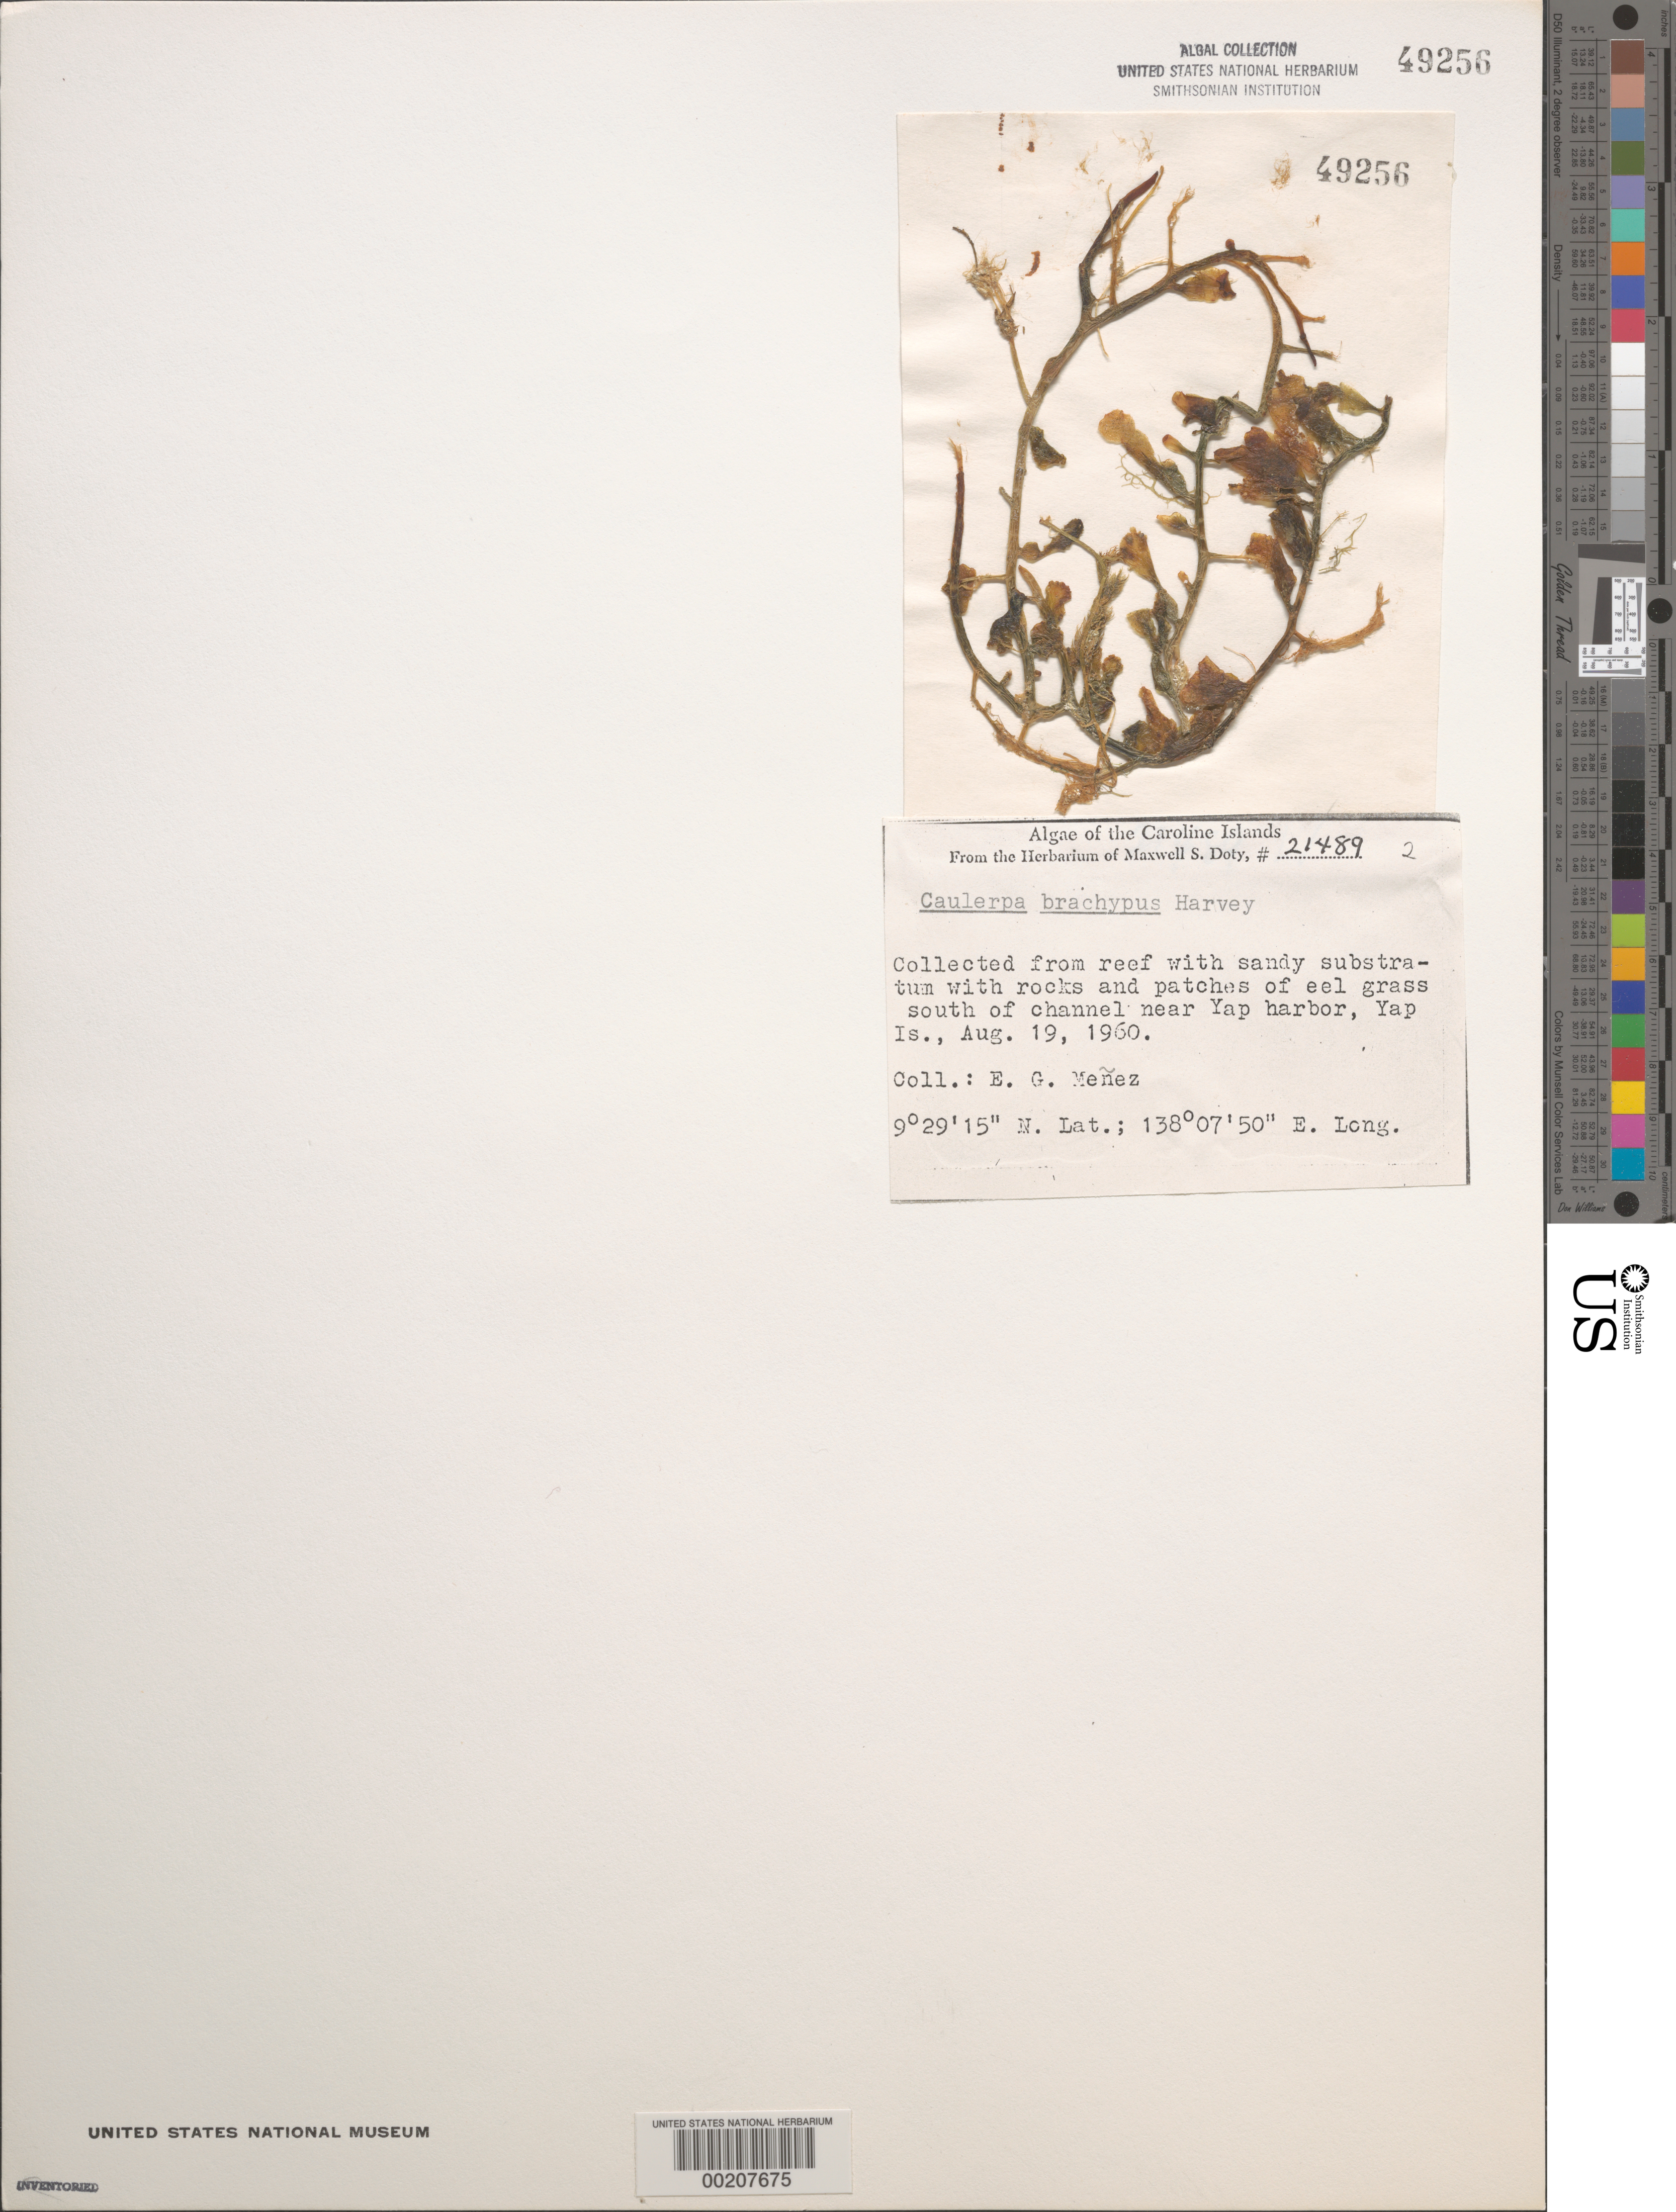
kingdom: Plantae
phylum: Chlorophyta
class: Ulvophyceae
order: Bryopsidales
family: Caulerpaceae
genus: Caulerpa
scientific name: Caulerpa brachypus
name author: Harv.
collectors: Meñez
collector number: MSD 21489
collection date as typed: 19 Aug 1960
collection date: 1960-08-19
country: Micronesia, Federated States of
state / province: Yap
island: Yap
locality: Near Yap Harbor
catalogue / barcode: US 49256